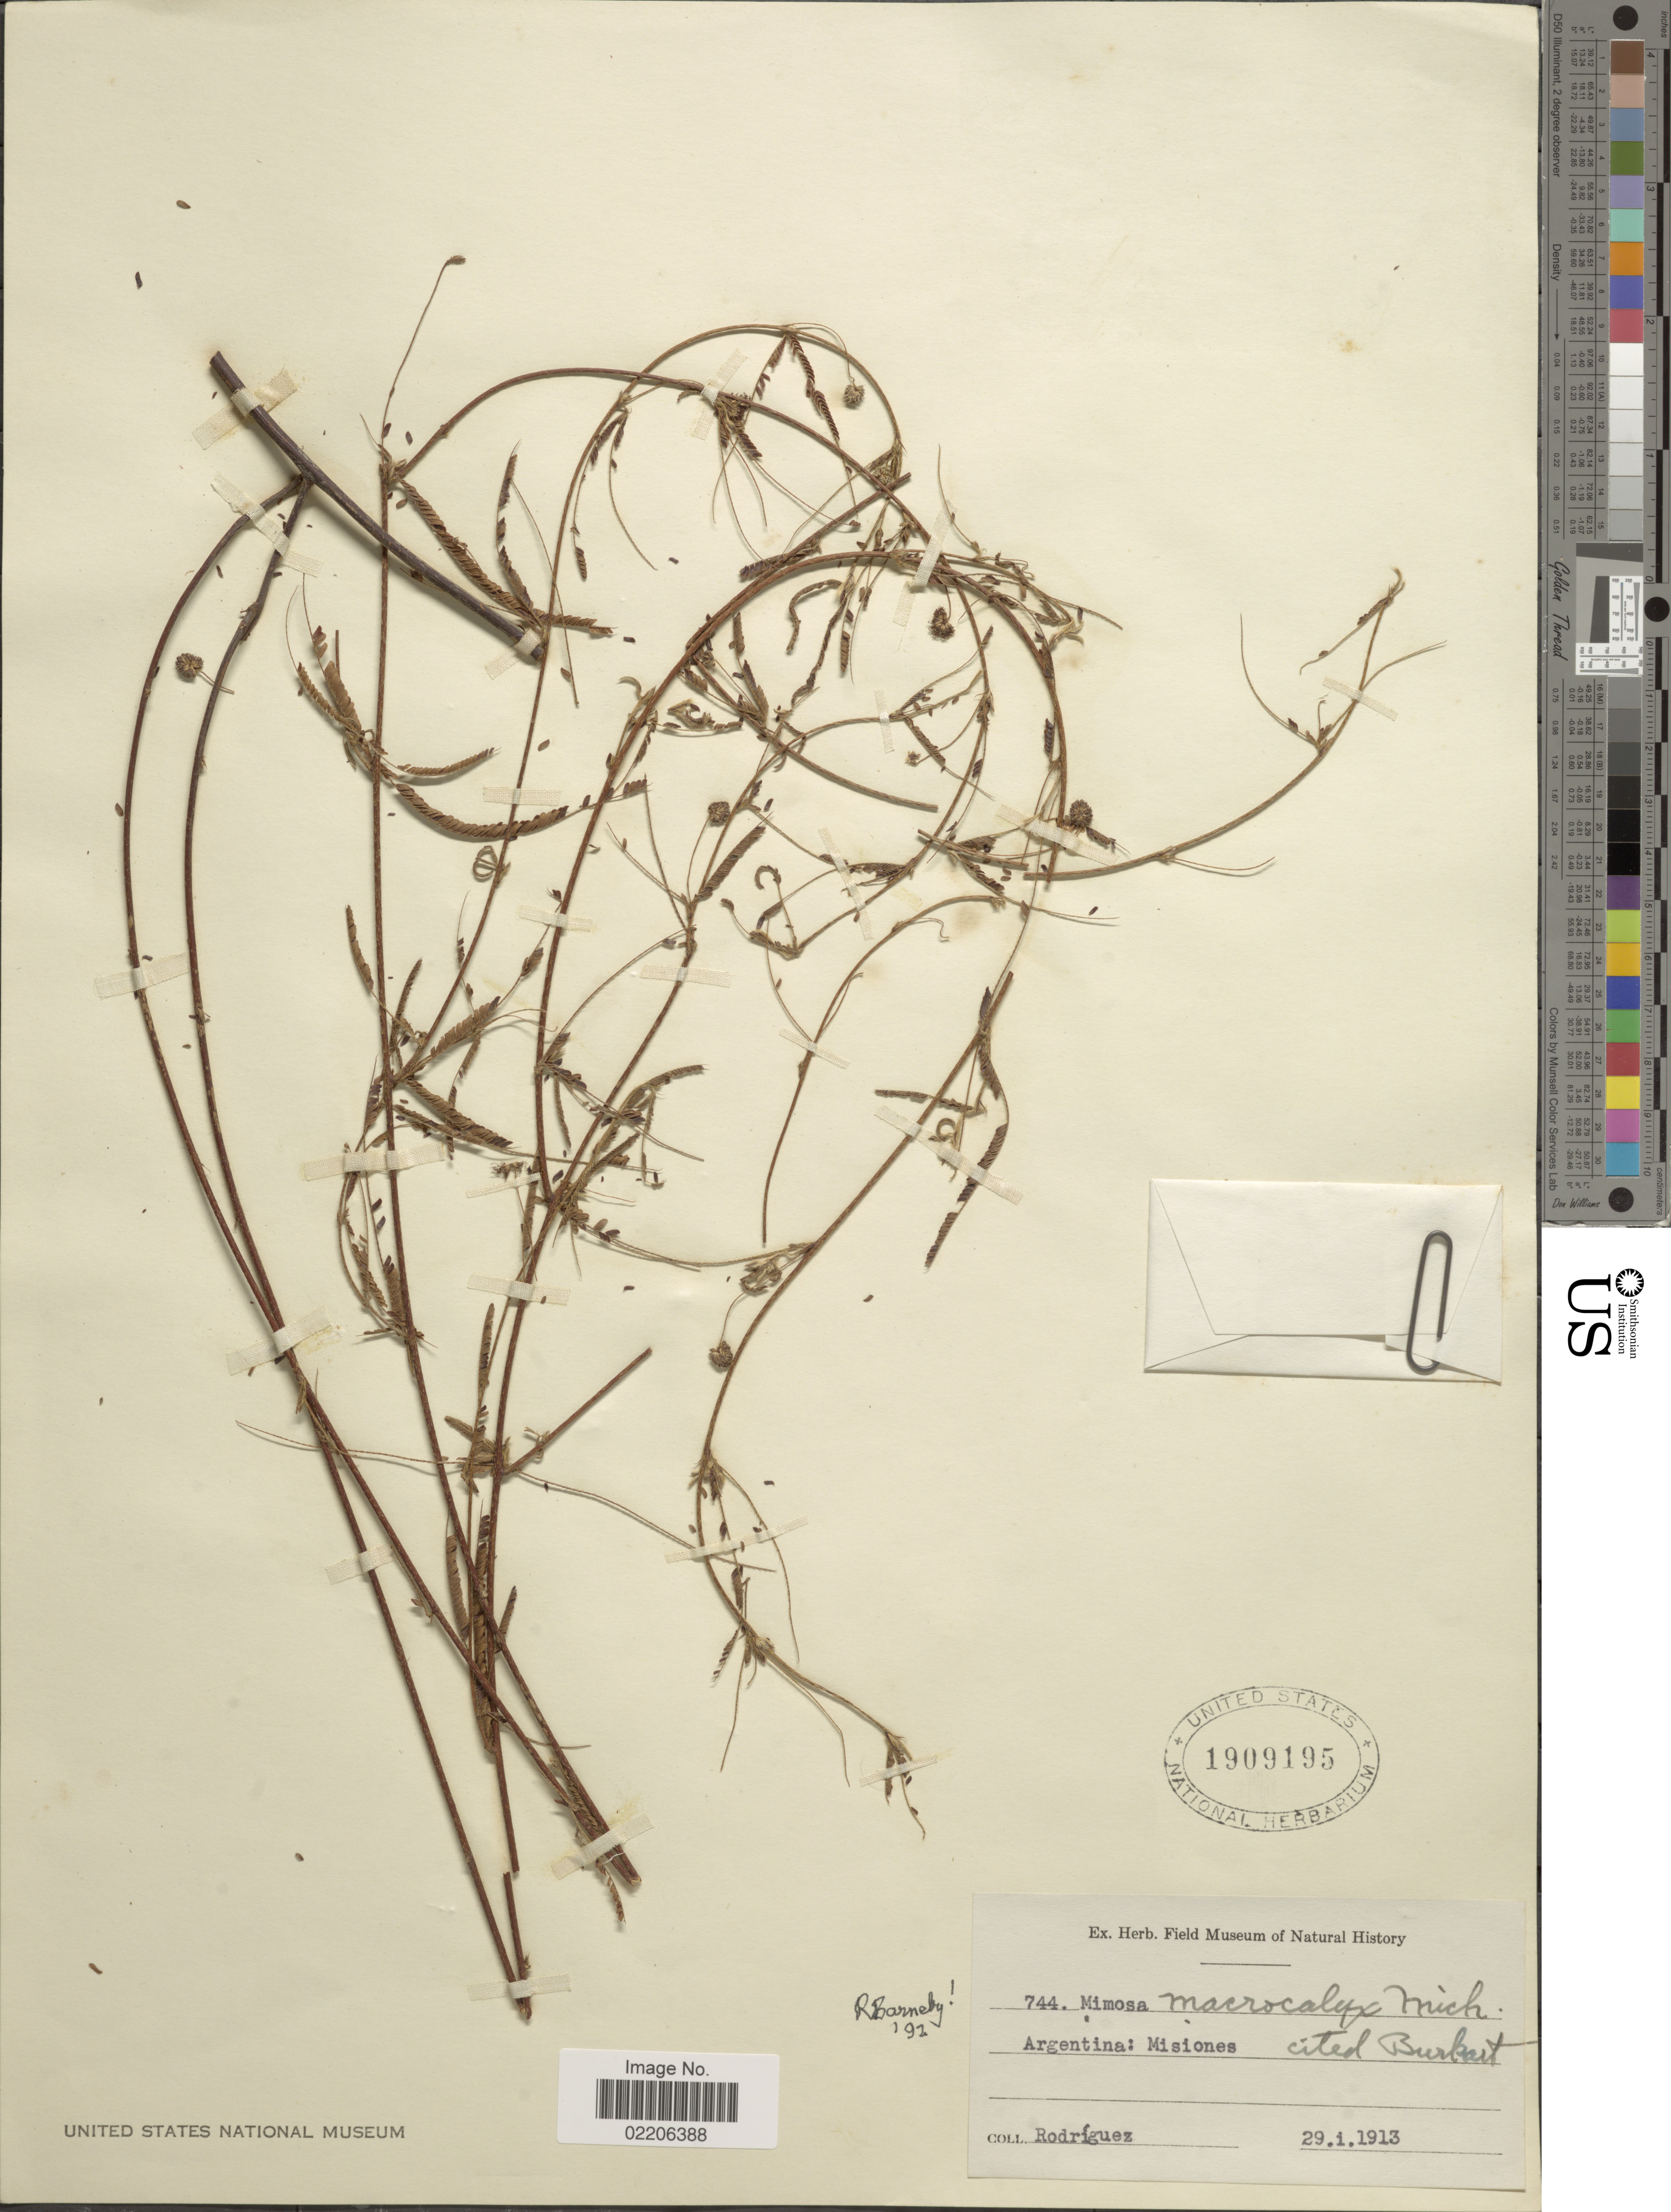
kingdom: Plantae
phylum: Tracheophyta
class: Magnoliopsida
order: Fabales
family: Fabaceae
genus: Mimosa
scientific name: Mimosa macrocalyx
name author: Micheli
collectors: Rodriguez, --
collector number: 744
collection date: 1913-01-29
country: Argentina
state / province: Misiones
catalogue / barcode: US 1909195